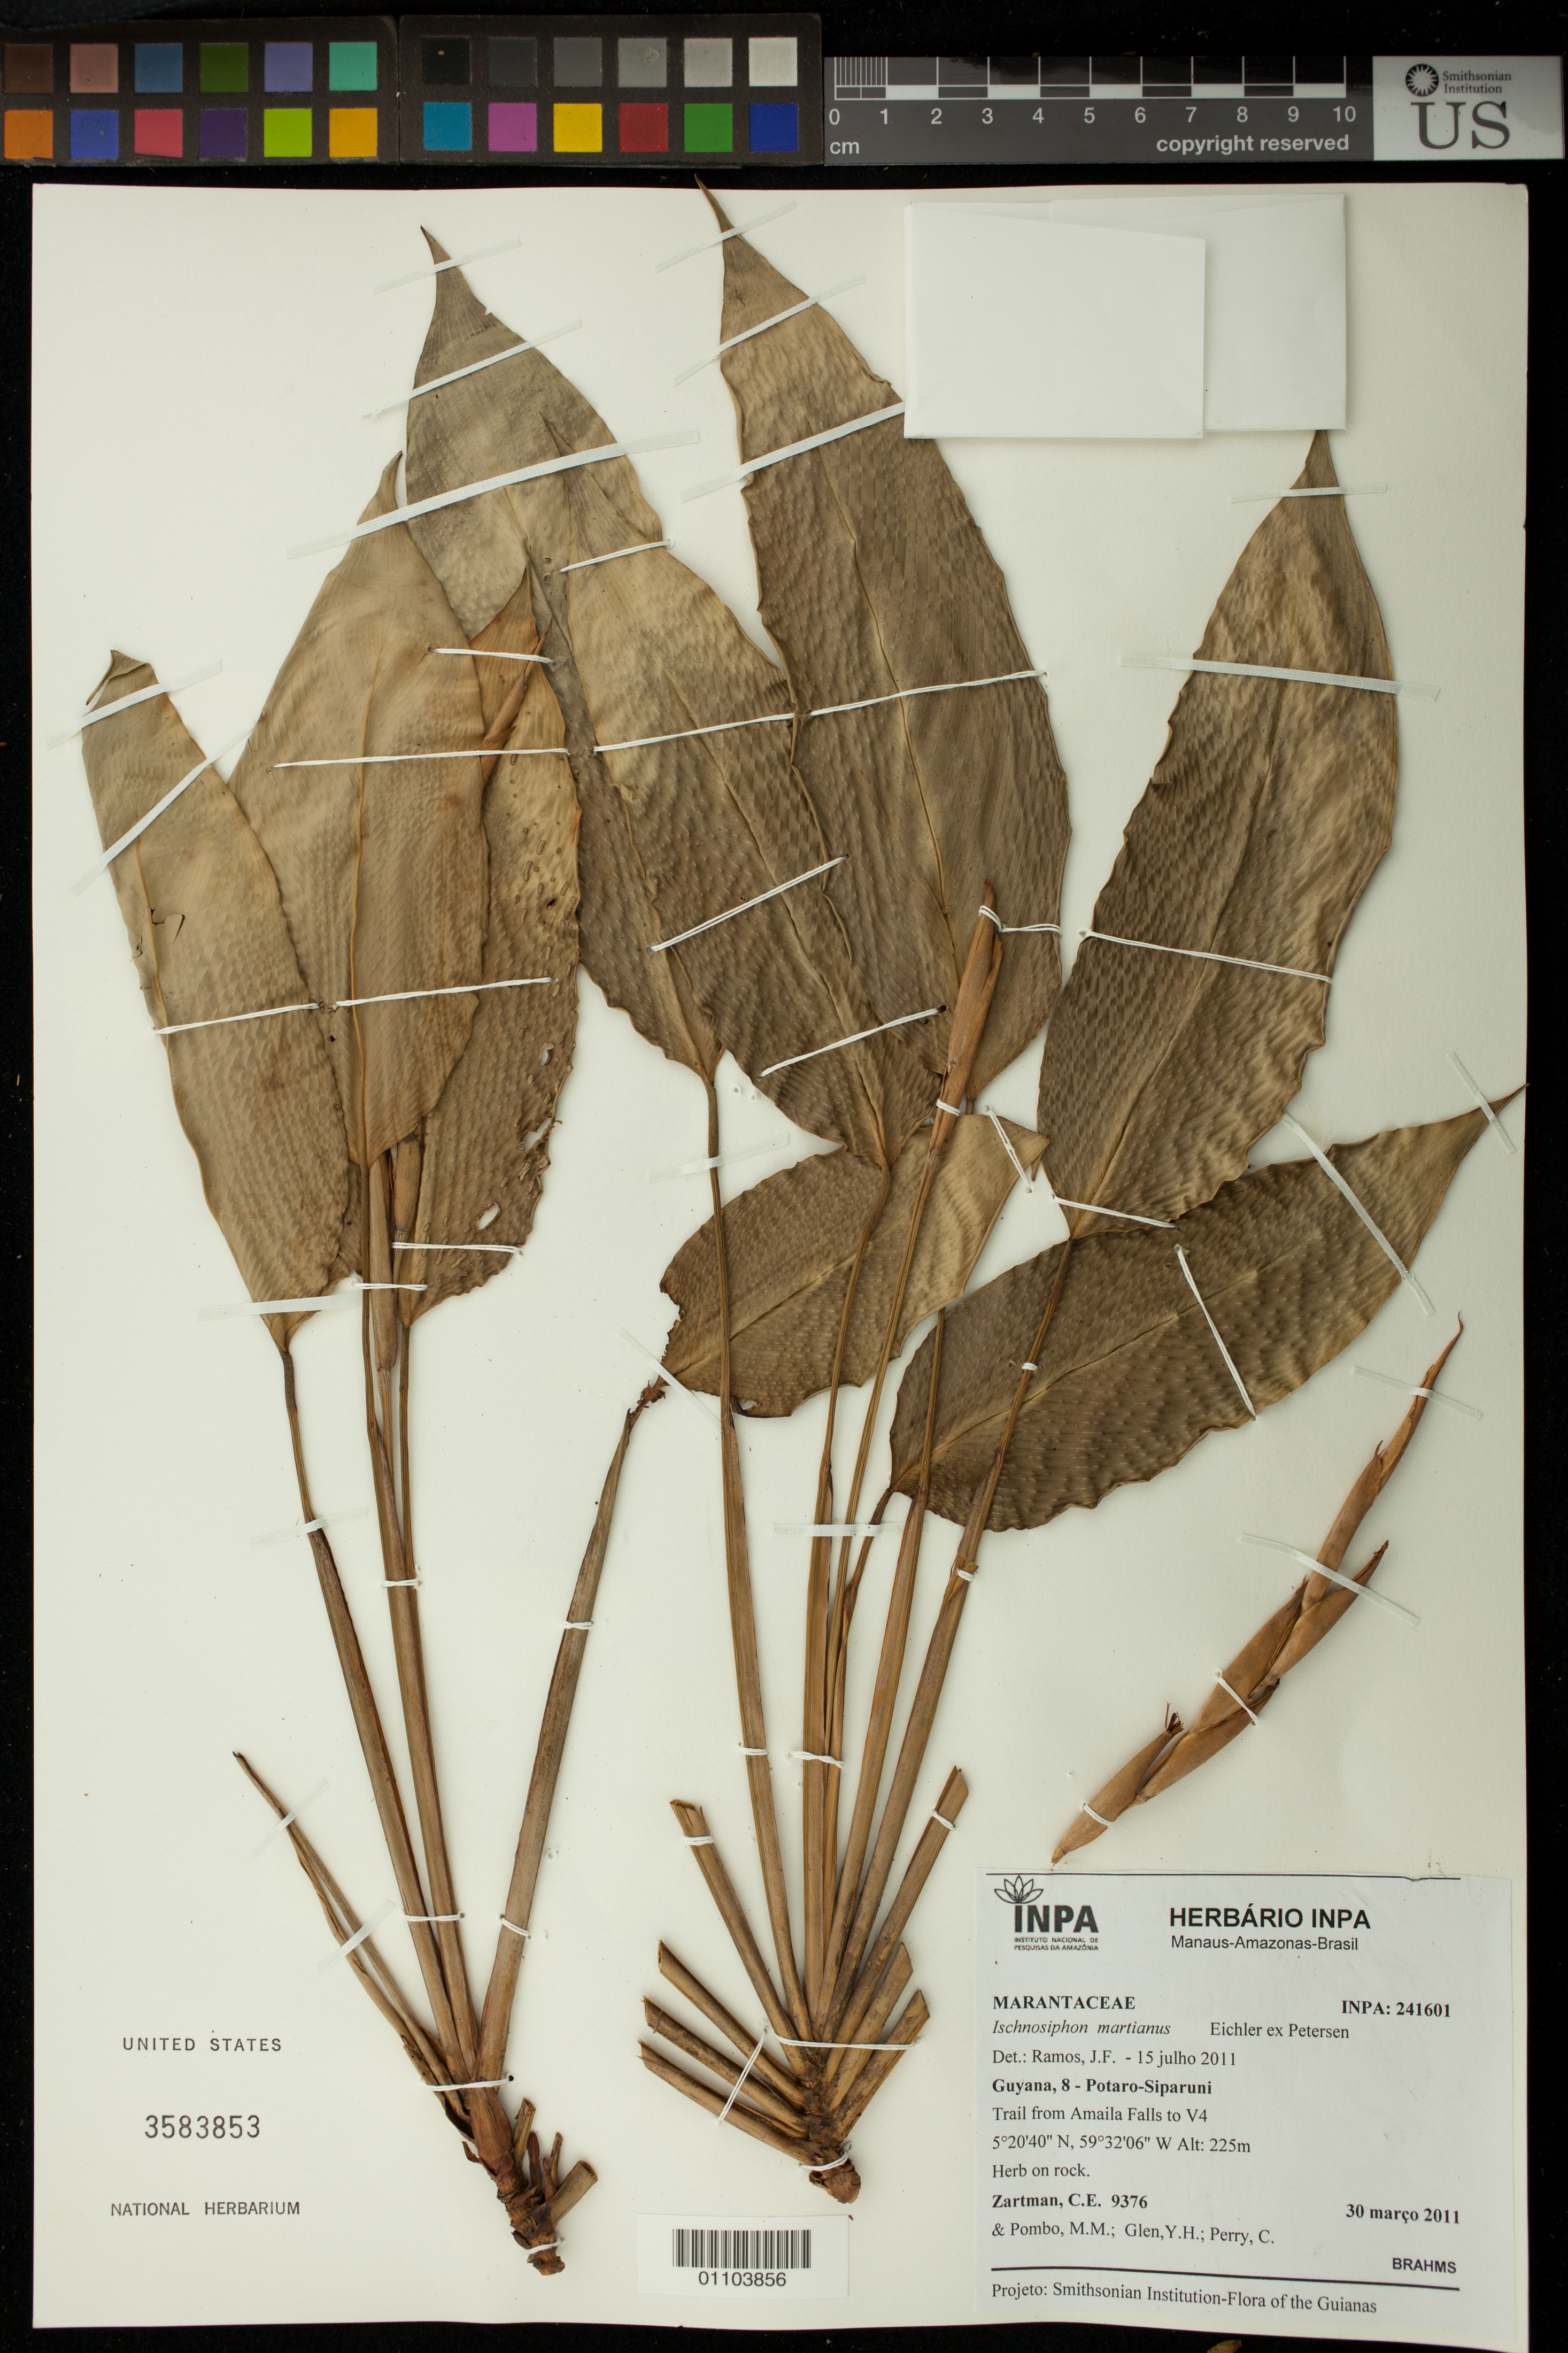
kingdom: Plantae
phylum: Tracheophyta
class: Liliopsida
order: Zingiberales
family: Marantaceae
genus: Ischnosiphon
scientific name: Ischnosiphon martianus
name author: Eichler ex Petersen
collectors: C. Zartman, M. Pombo, Y. Glen & C. Perry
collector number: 9376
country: Guyana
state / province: Potaro-Siparuni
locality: Trail from Amaila Falls to V4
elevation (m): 225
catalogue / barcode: US 3583853